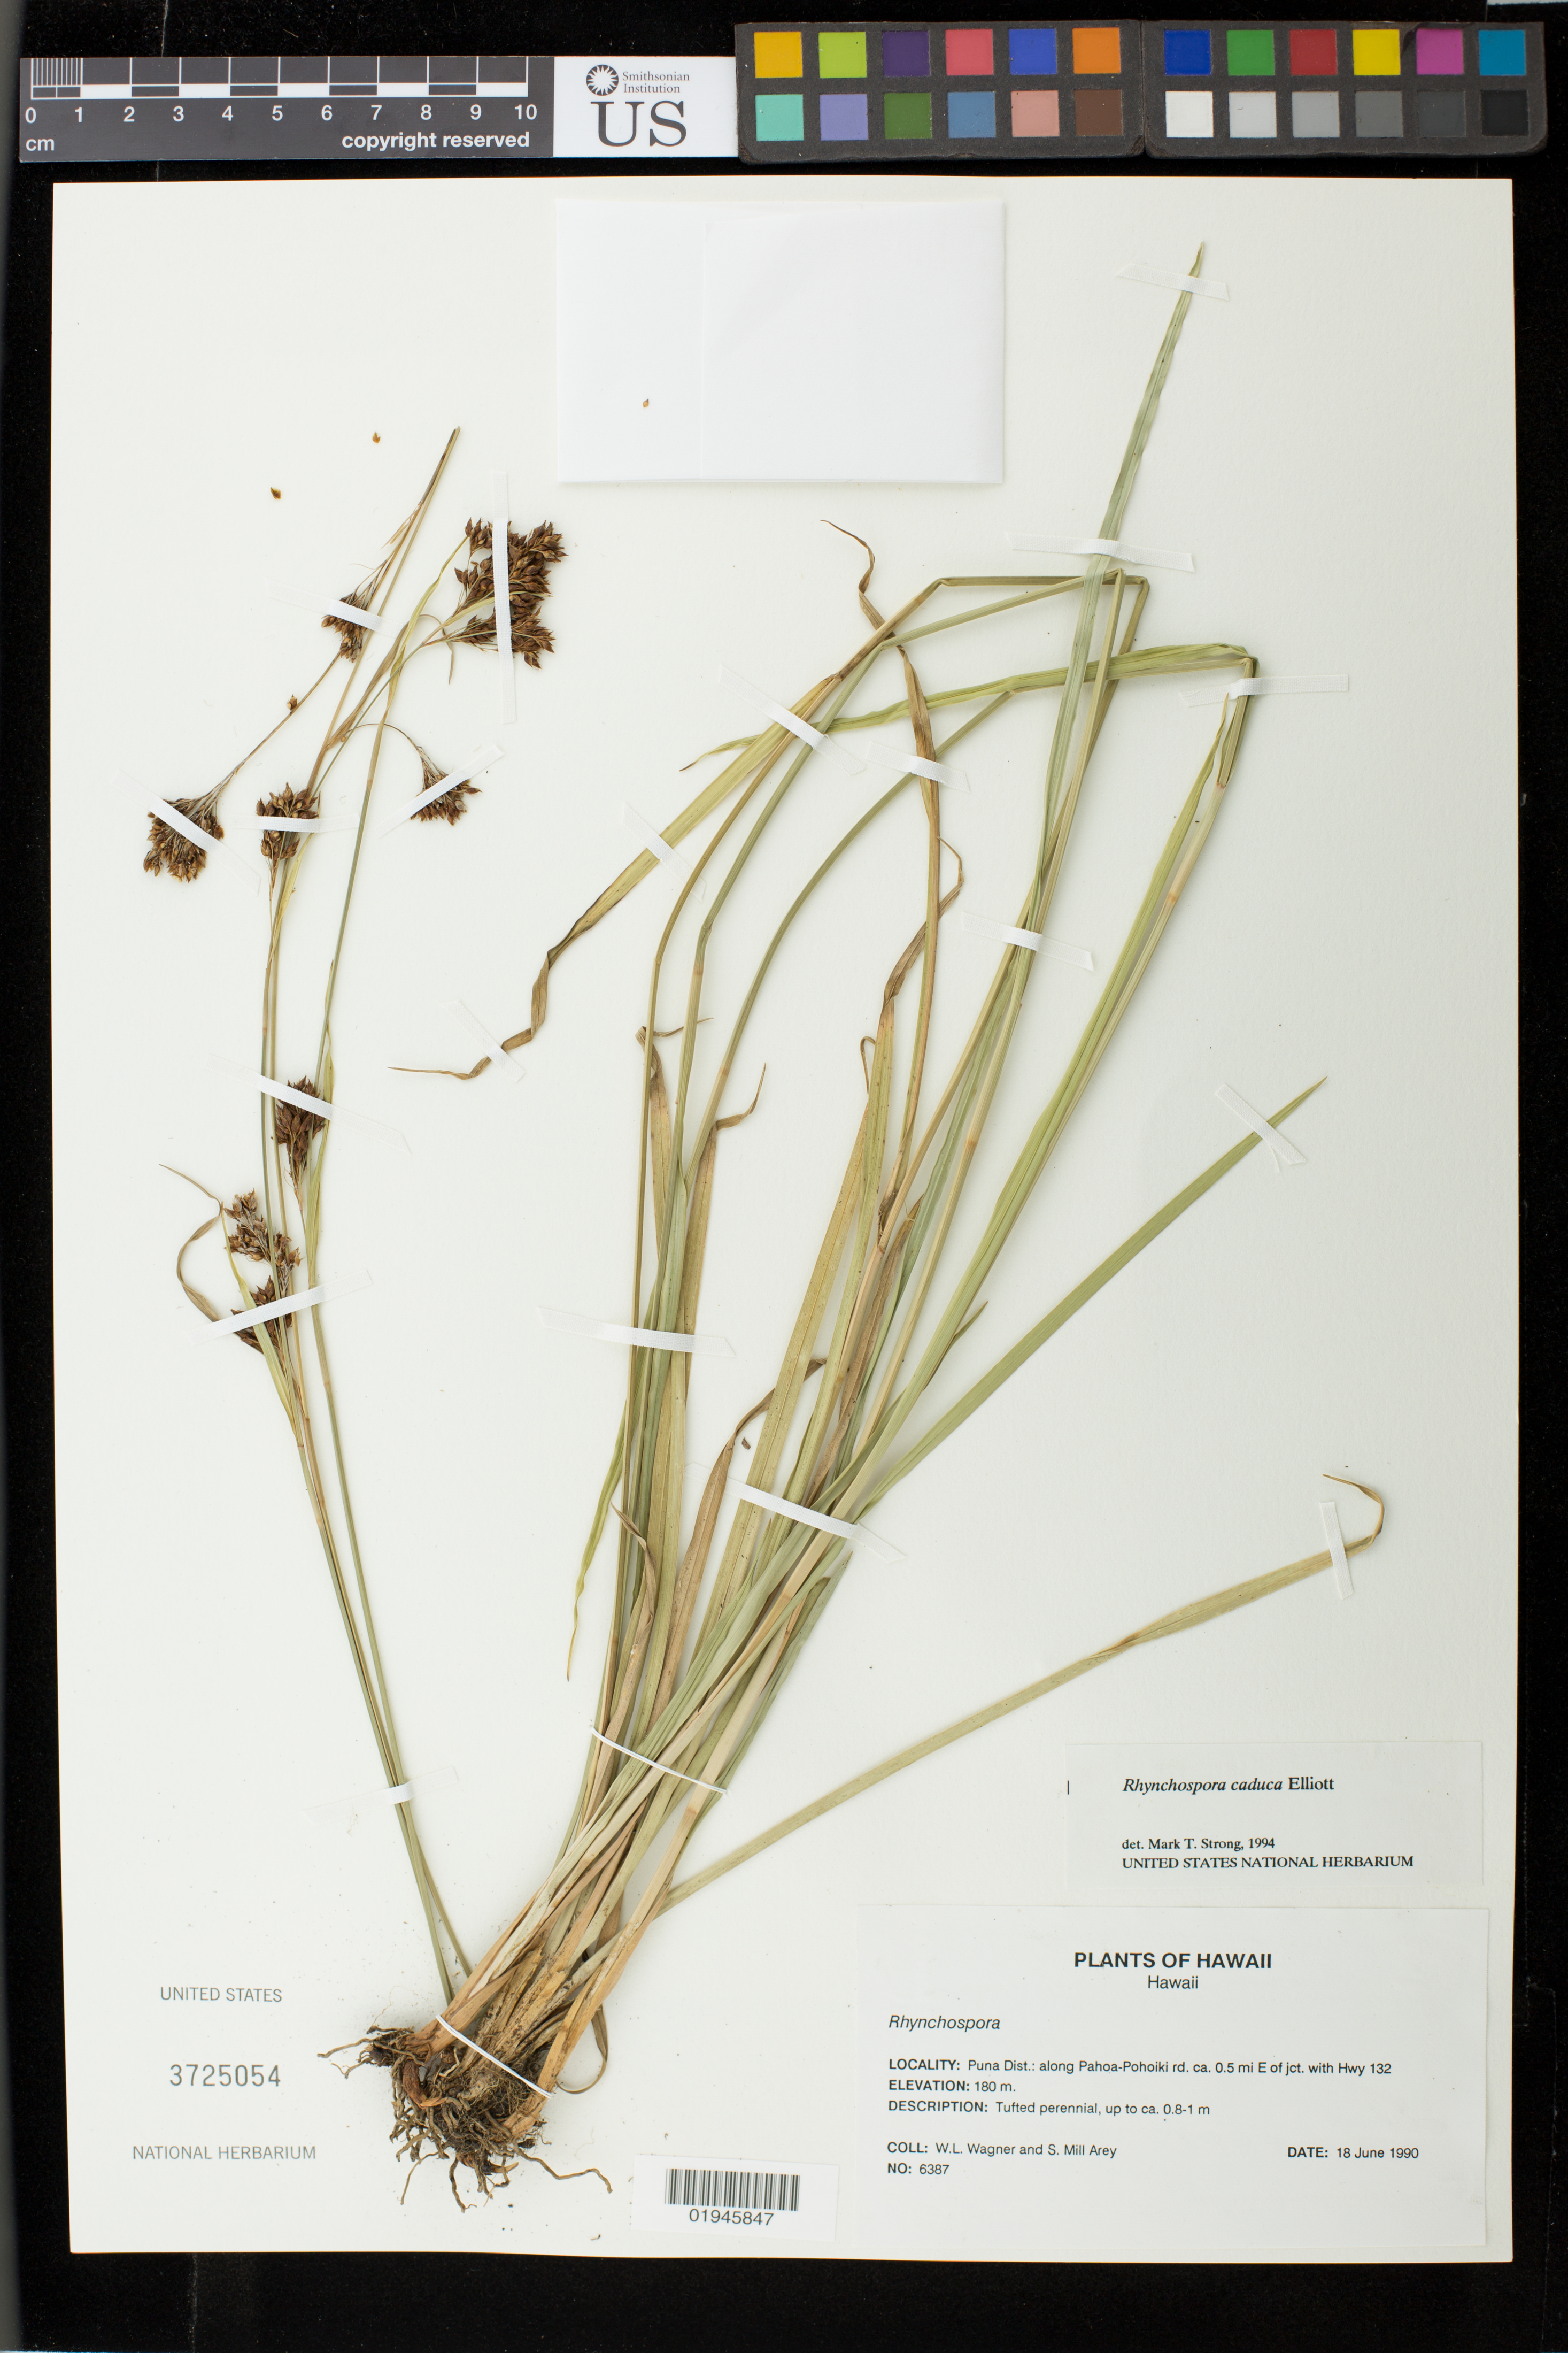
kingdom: Plantae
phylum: Tracheophyta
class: Liliopsida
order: Poales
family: Cyperaceae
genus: Rhynchospora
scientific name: Rhynchospora caduca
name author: Elliott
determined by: Strong, M. T., (US), Smithsonian Institution - National Museum of Natural History (UNITED STATES)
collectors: W. L. Wagner & S. Mill Arey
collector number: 6387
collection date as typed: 18 Jun 1990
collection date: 1990-06-18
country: United States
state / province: Hawaii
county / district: Hawaii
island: Hawaii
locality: Puna Dist.; along Pahoa-Pohoiki Rd. ca. 0.5 mi E of jct. with Hwy 132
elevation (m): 180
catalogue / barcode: US 3725054